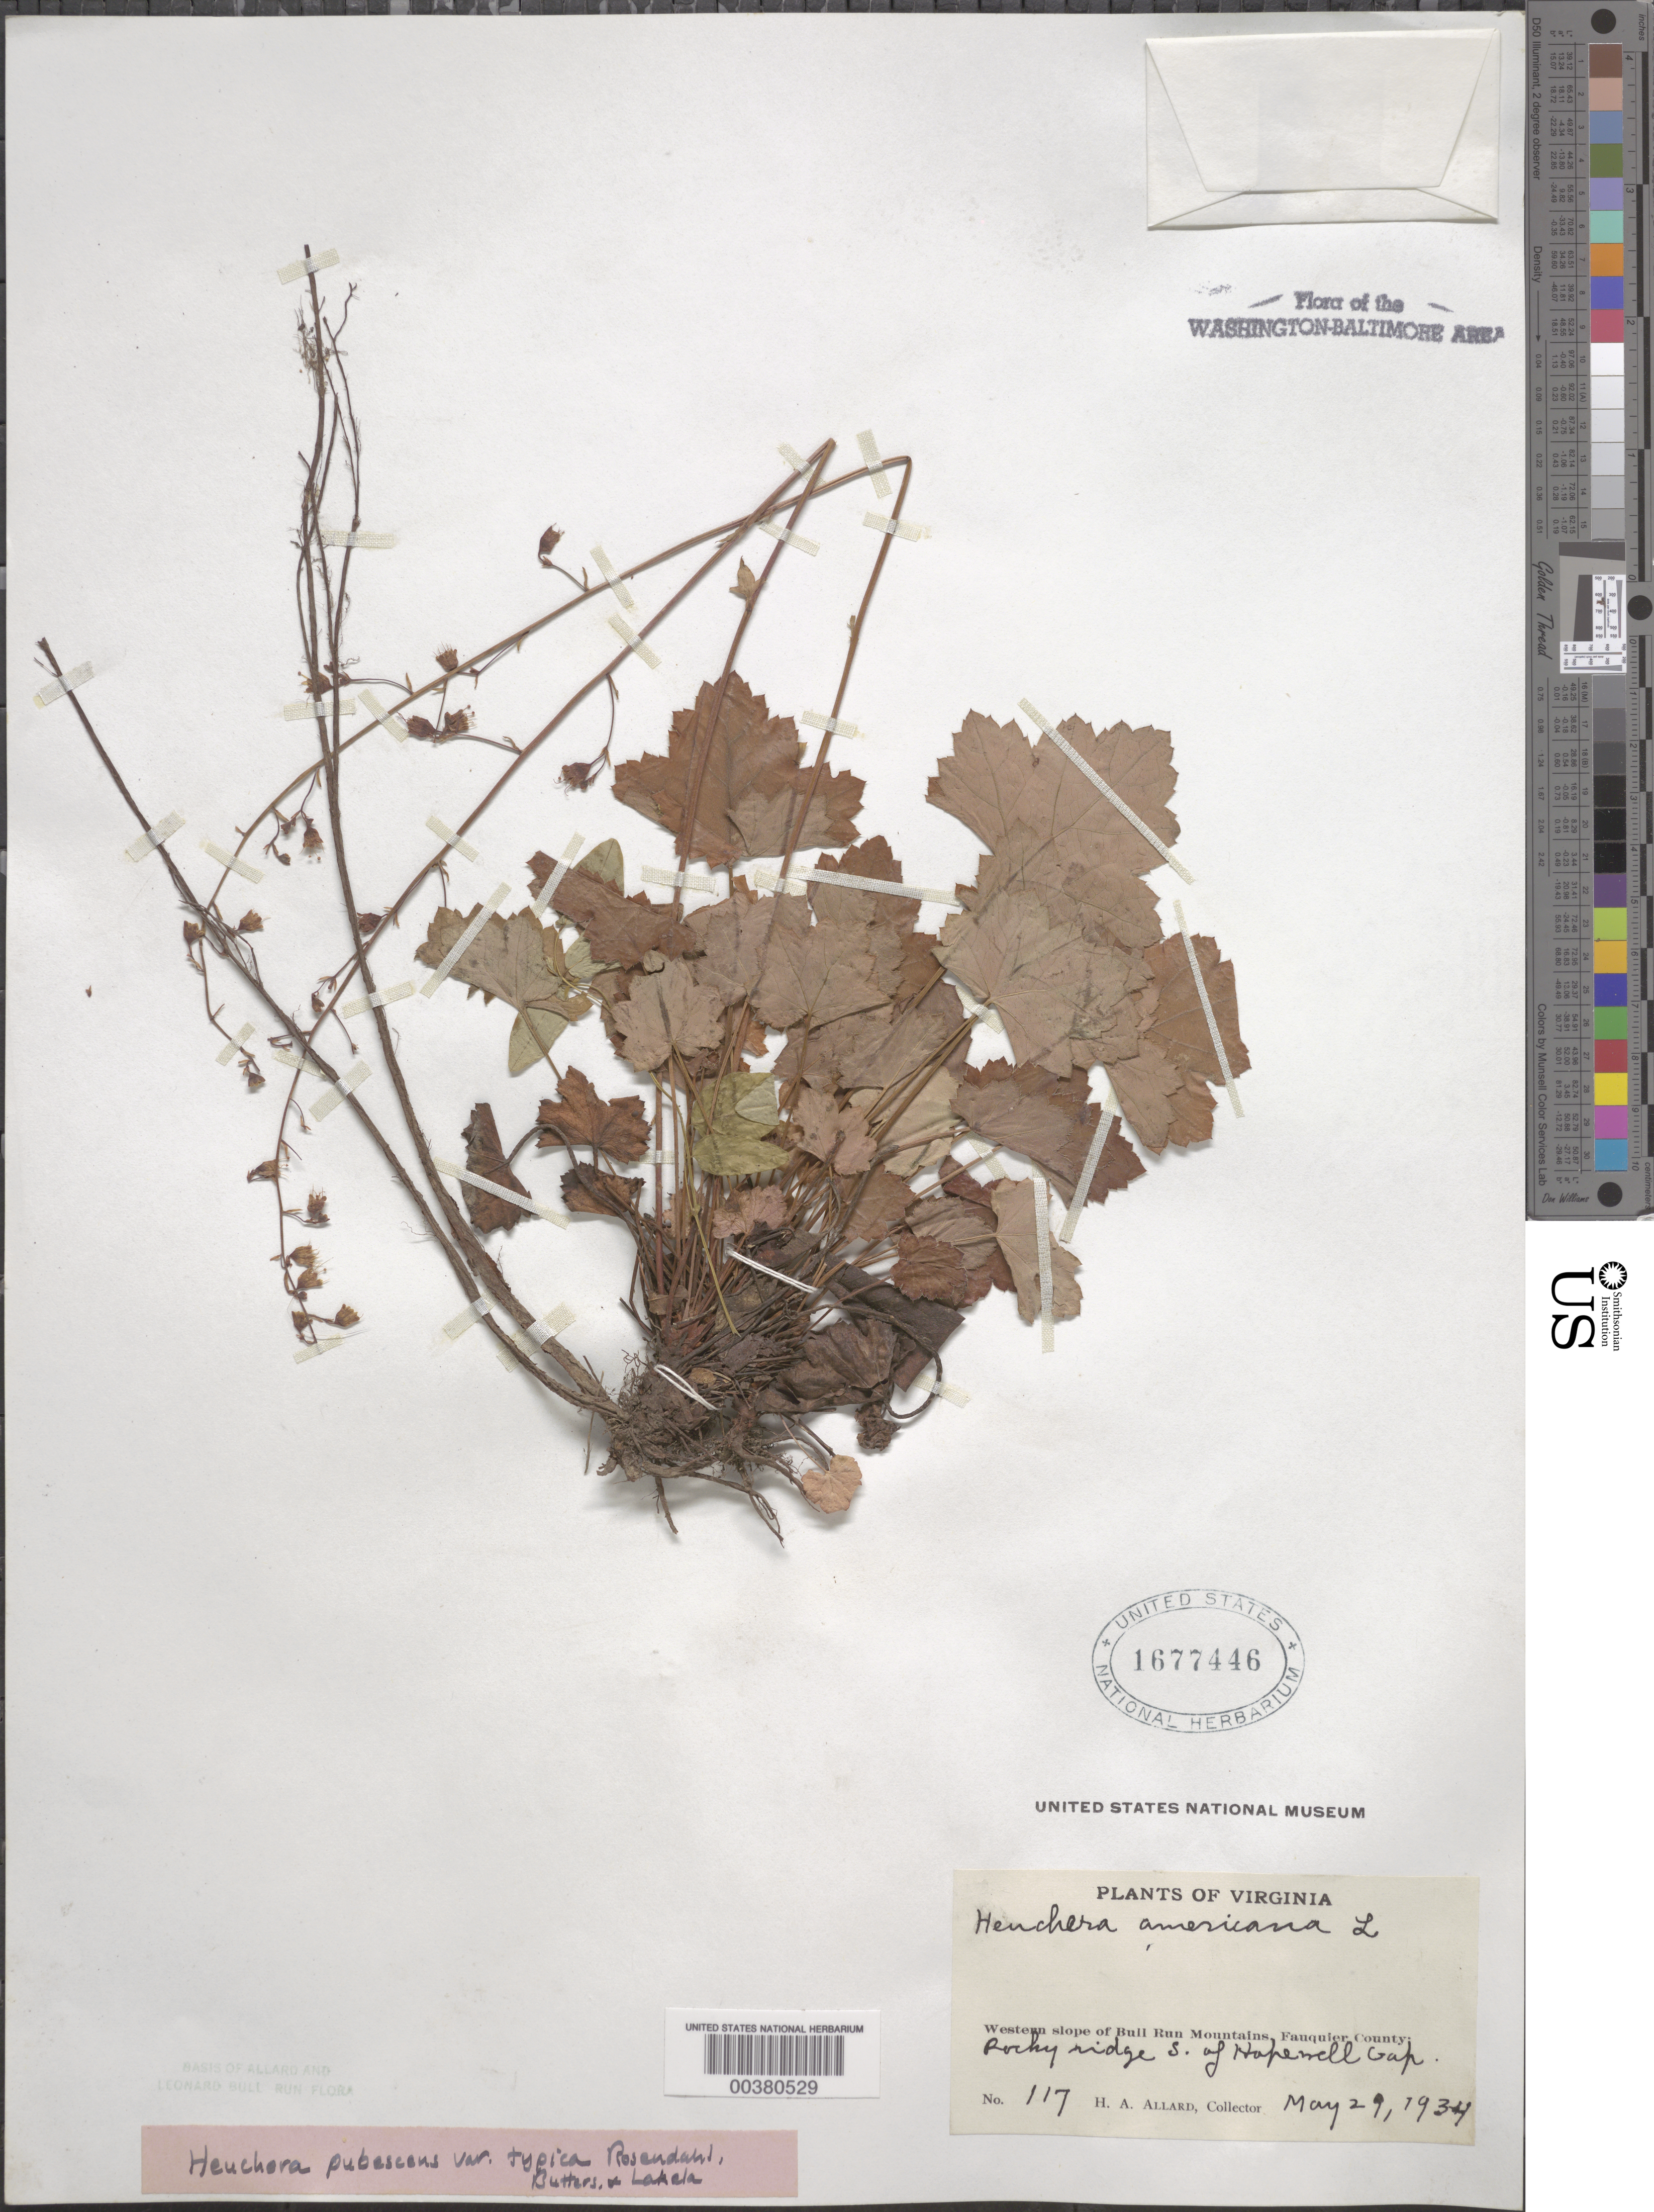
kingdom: Plantae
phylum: Tracheophyta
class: Magnoliopsida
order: Saxifragales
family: Saxifragaceae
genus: Heuchera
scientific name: Heuchera pubescens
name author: Pursh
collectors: H. A. Allard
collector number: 117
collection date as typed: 29 May 1934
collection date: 1934-05-29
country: United States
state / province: Virginia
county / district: Fauquier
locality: South of Hopewell Gap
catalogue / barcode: US 1677446